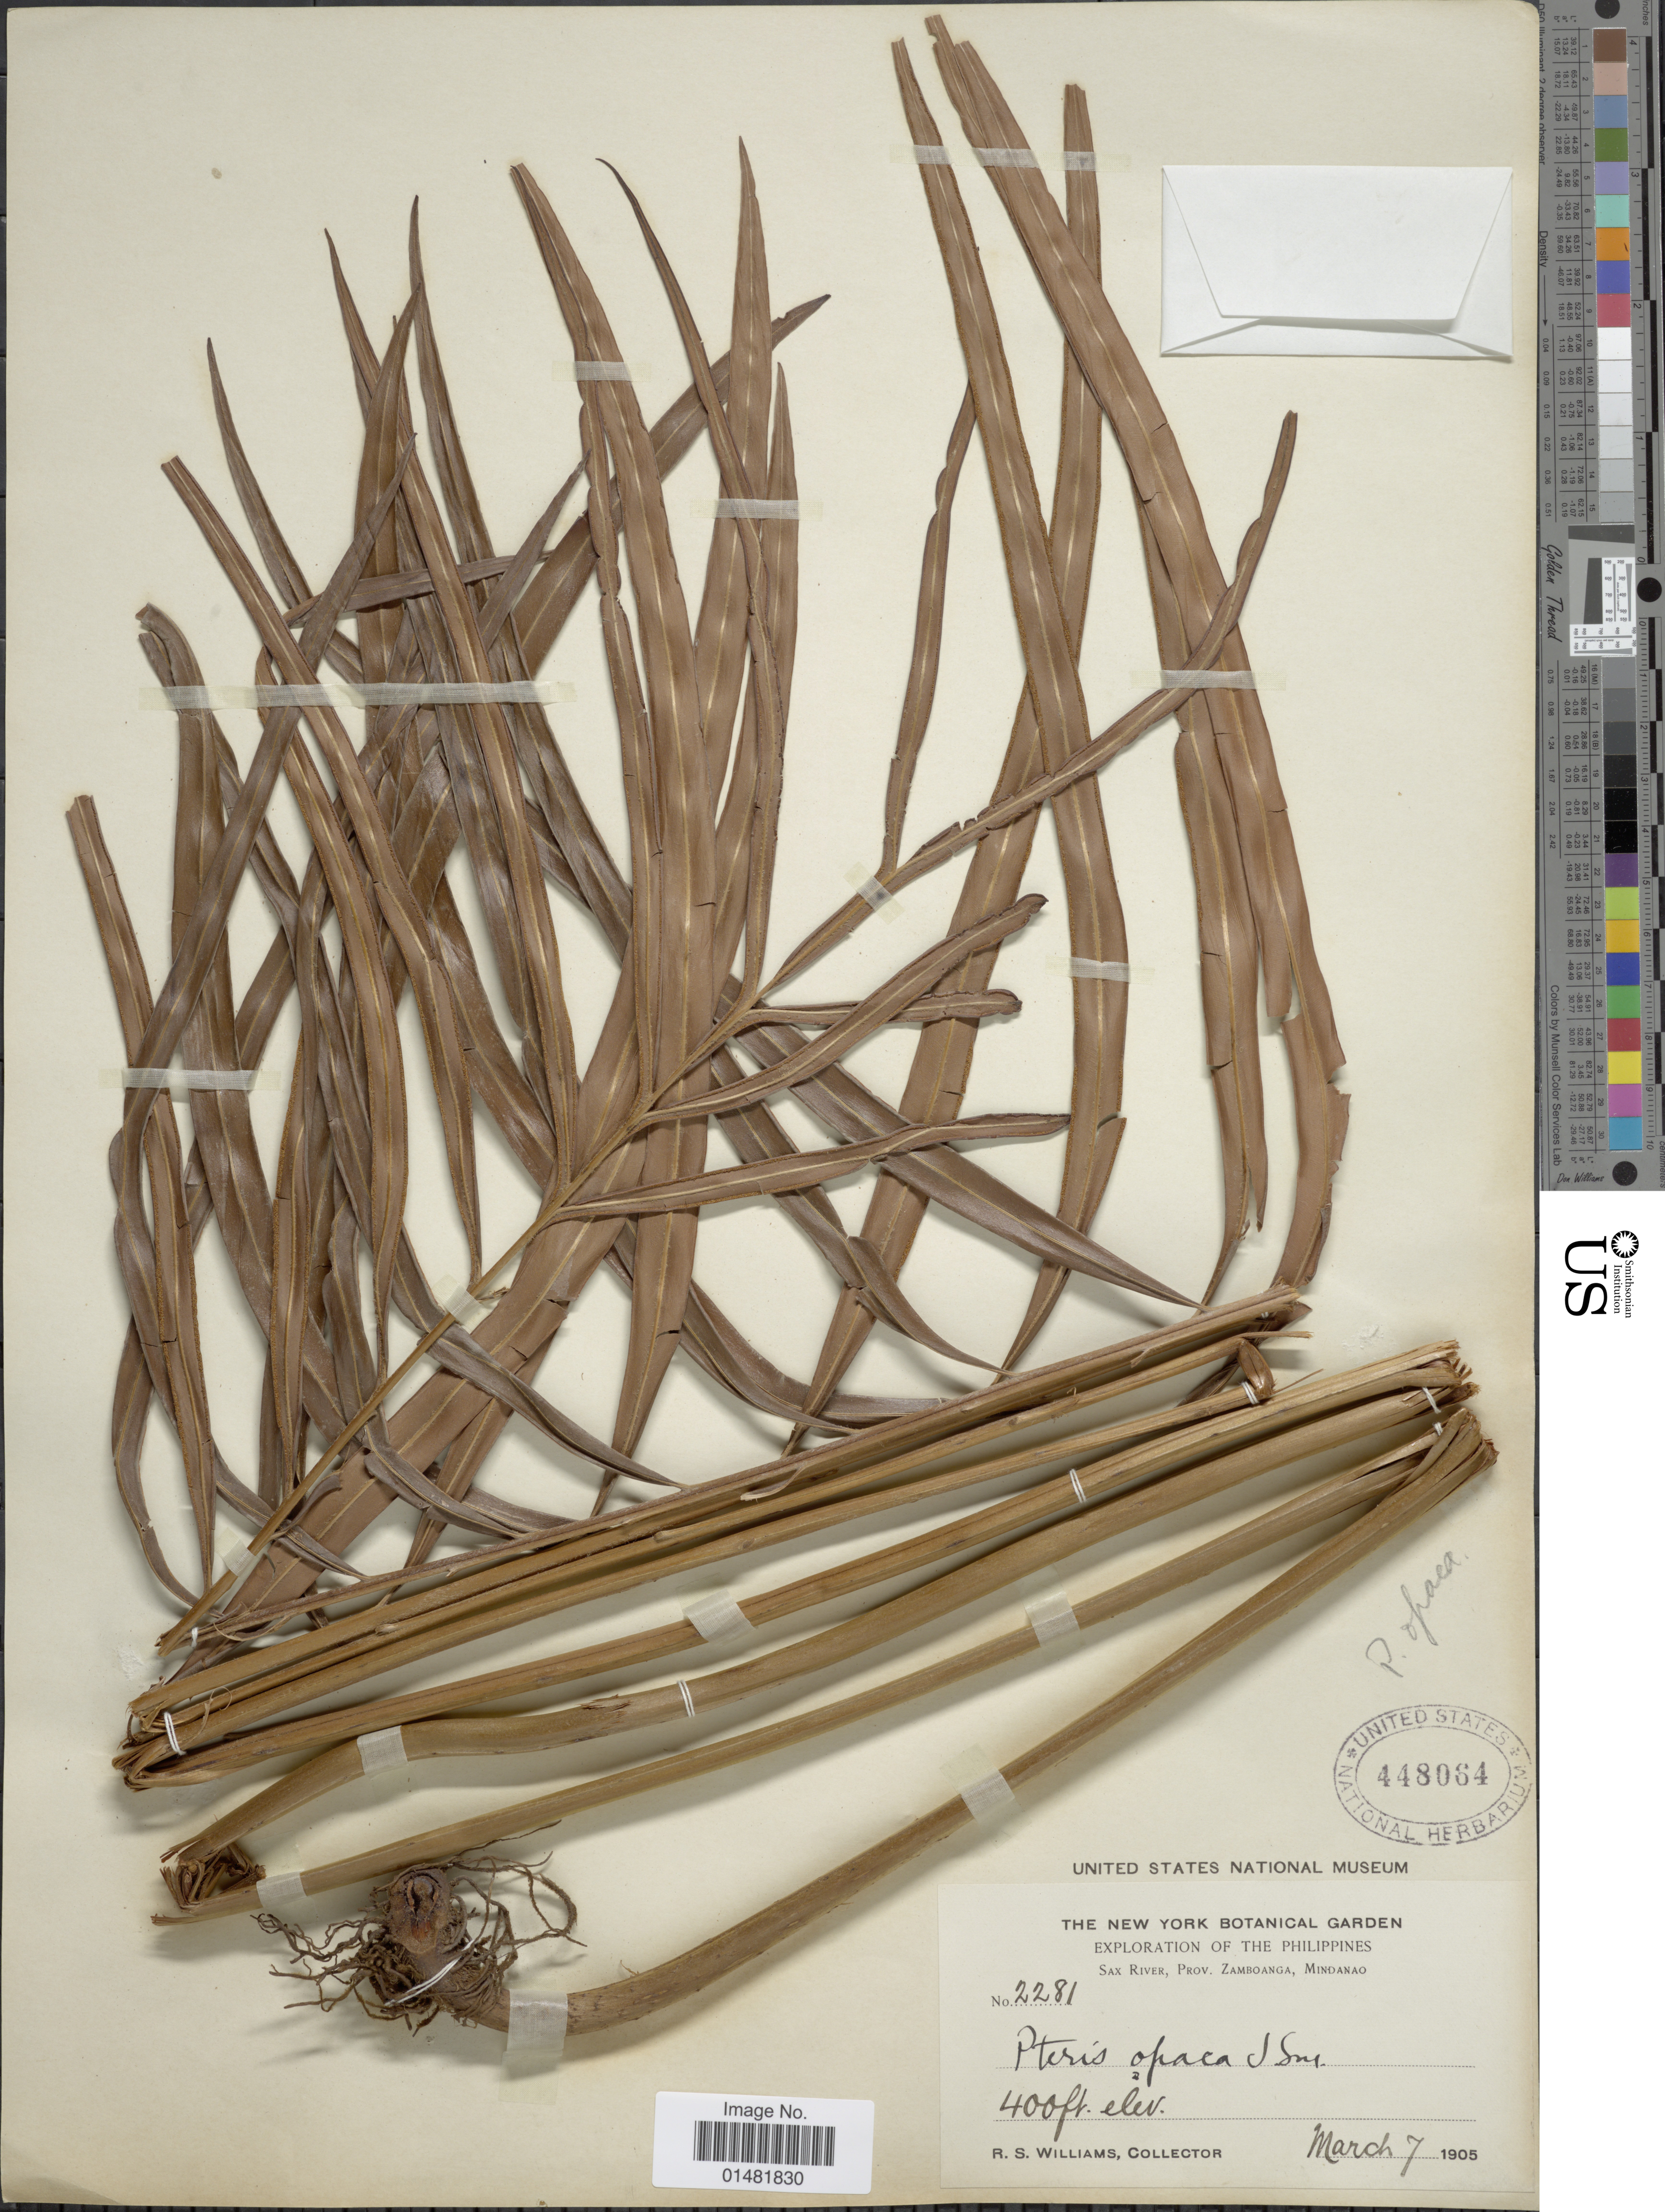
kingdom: Plantae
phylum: Tracheophyta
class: Polypodiopsida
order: Polypodiales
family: Pteridaceae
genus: Pteris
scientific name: Pteris opaca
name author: J. Sm. in Hook.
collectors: R. S. Williams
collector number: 2281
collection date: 1905-03-07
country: Philippines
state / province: Zamboanga Peninsula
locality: Sax River, Mindanao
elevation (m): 1219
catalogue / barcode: US 448064